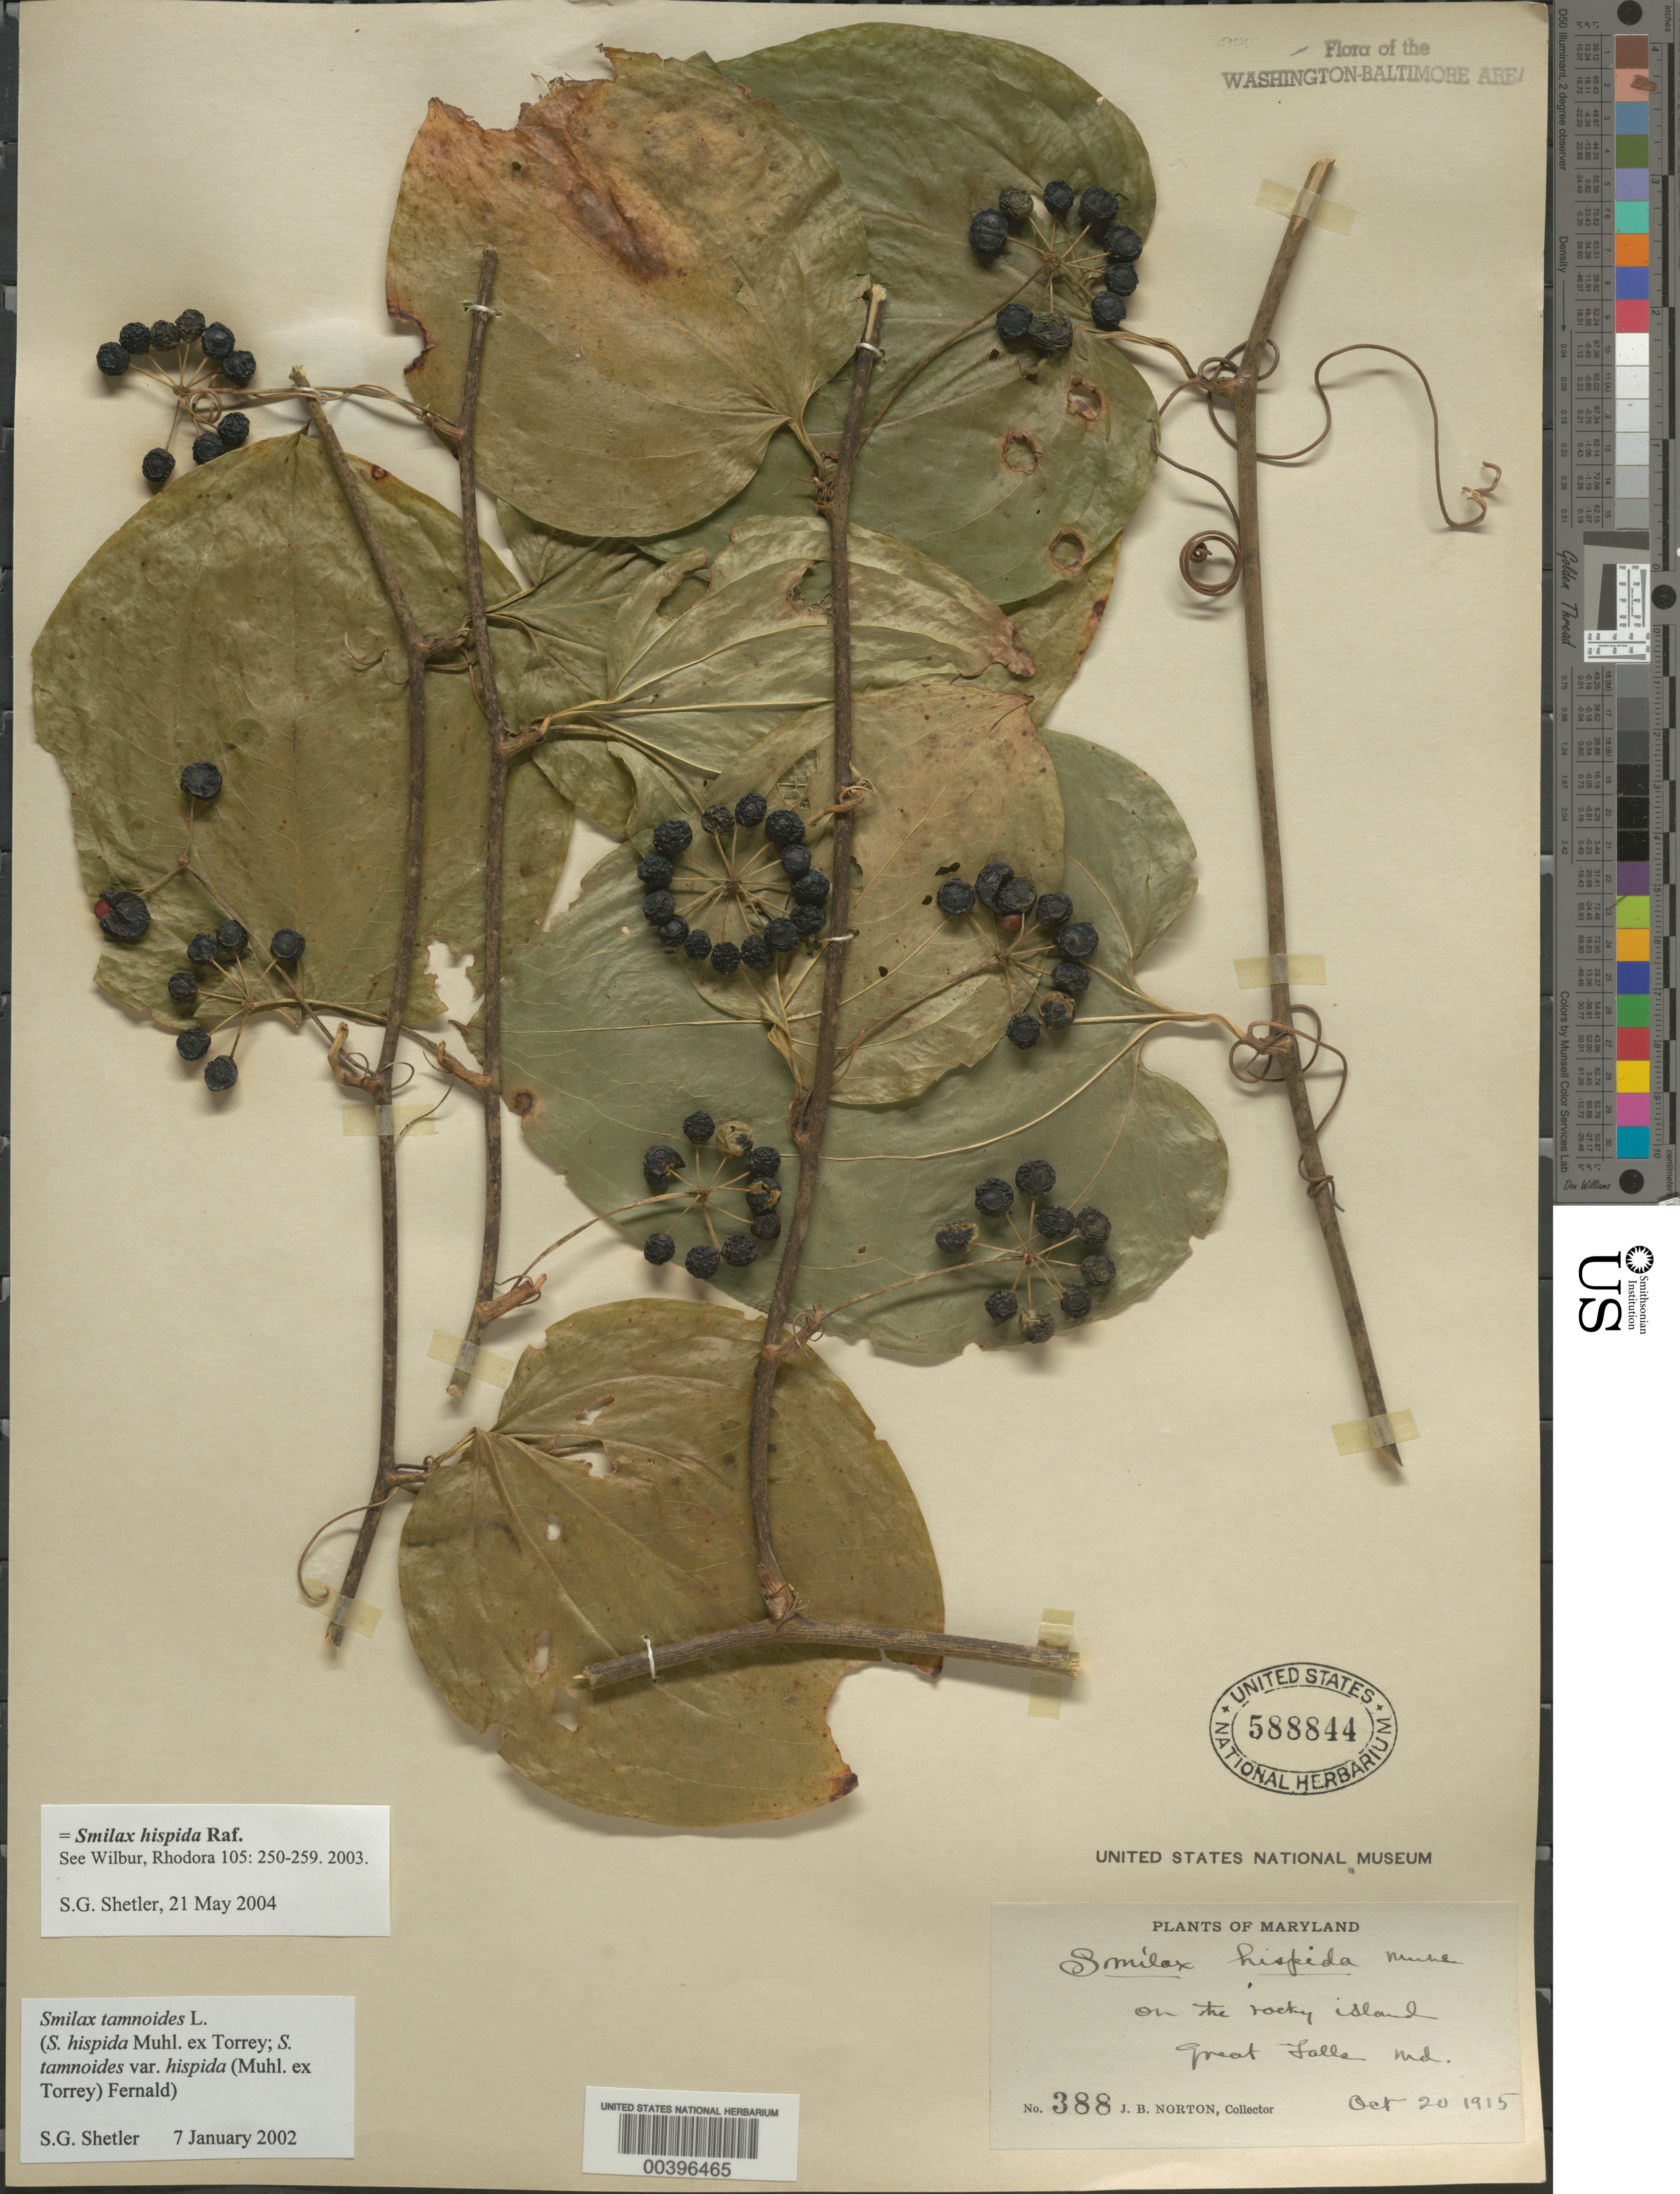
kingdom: Plantae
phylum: Tracheophyta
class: Liliopsida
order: Liliales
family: Smilacaceae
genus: Smilax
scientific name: Smilax hispida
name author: Raf.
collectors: J. Norton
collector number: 388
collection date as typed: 20 Oct 1915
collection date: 1915-10-20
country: United States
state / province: Maryland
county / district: Montgomery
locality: Great Falls C. & O. Canal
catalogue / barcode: US 588844